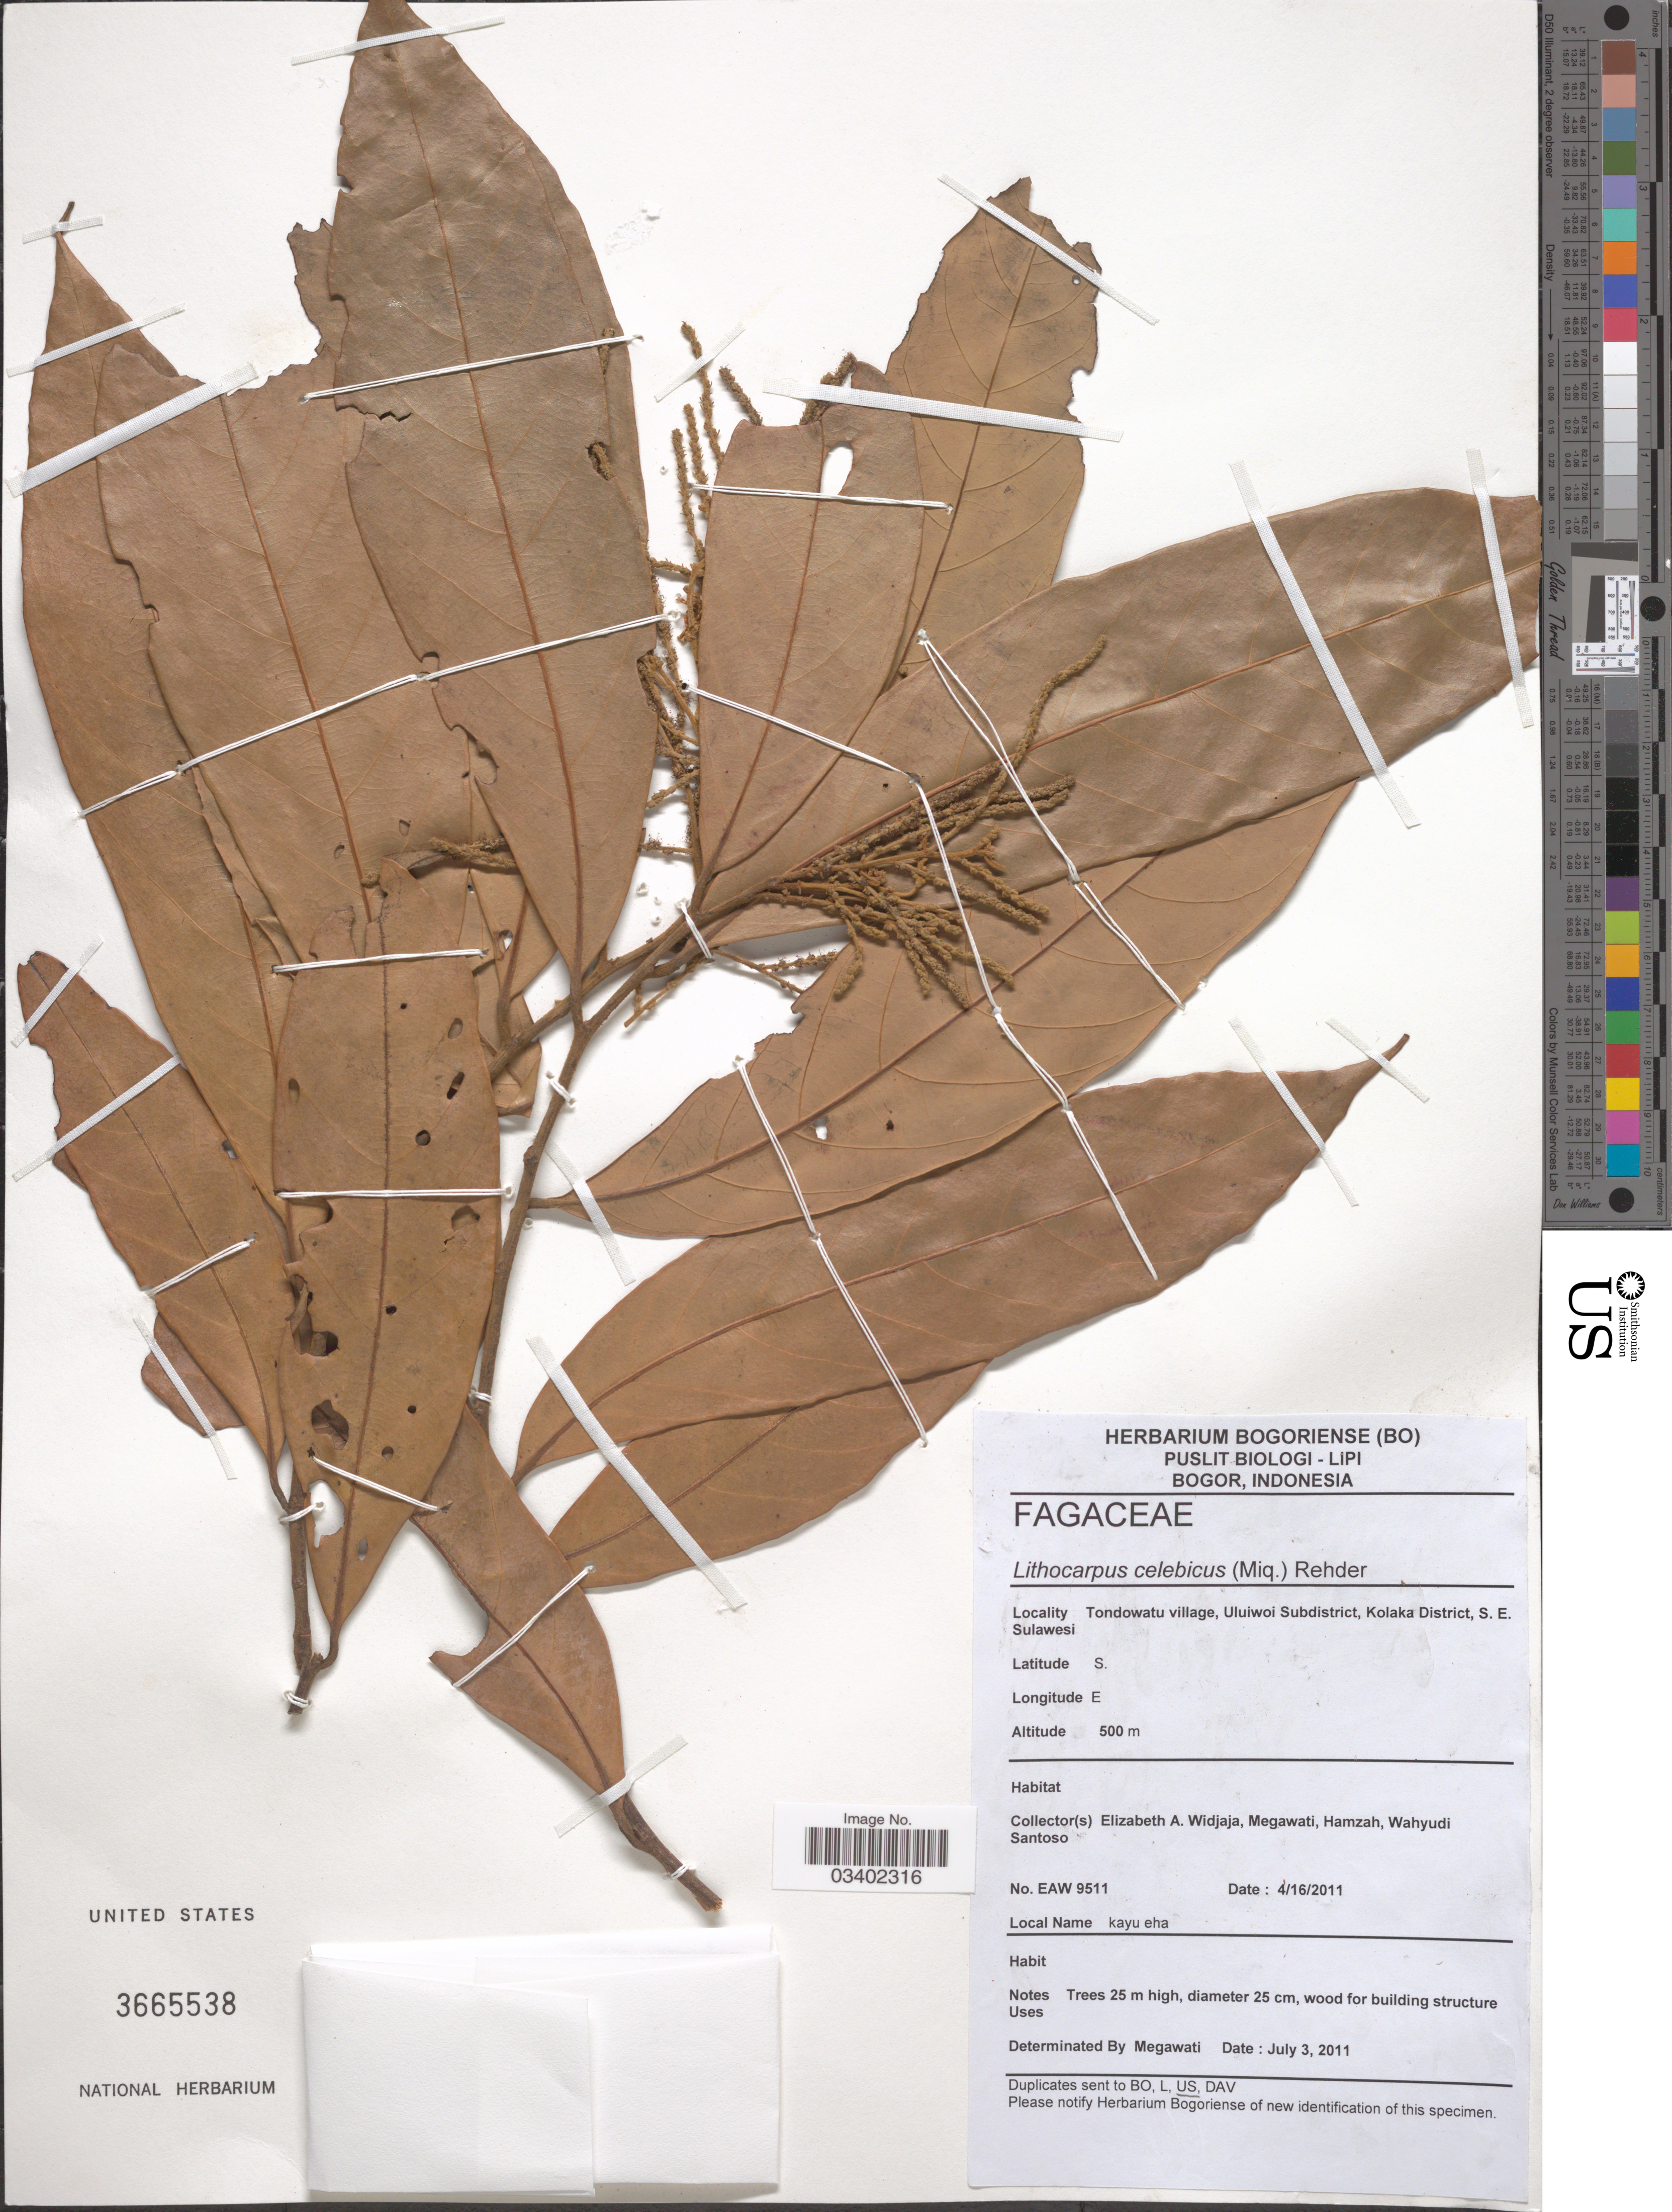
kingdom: Plantae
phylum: Tracheophyta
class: Magnoliopsida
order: Fagales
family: Fagaceae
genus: Lithocarpus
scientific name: Lithocarpus celebicus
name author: (Miq.) Rehder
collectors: E. A. Widjaja, -. Megawati, -. Hamzah & W. Santoso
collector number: EAW 9511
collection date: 2011-04-16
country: Indonesia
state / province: Sulawesi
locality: Tondowatu village, Uluiwoi Subdistrict, Kolaka District, S. E. Sulawesi.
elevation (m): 500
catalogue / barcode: US 3665538